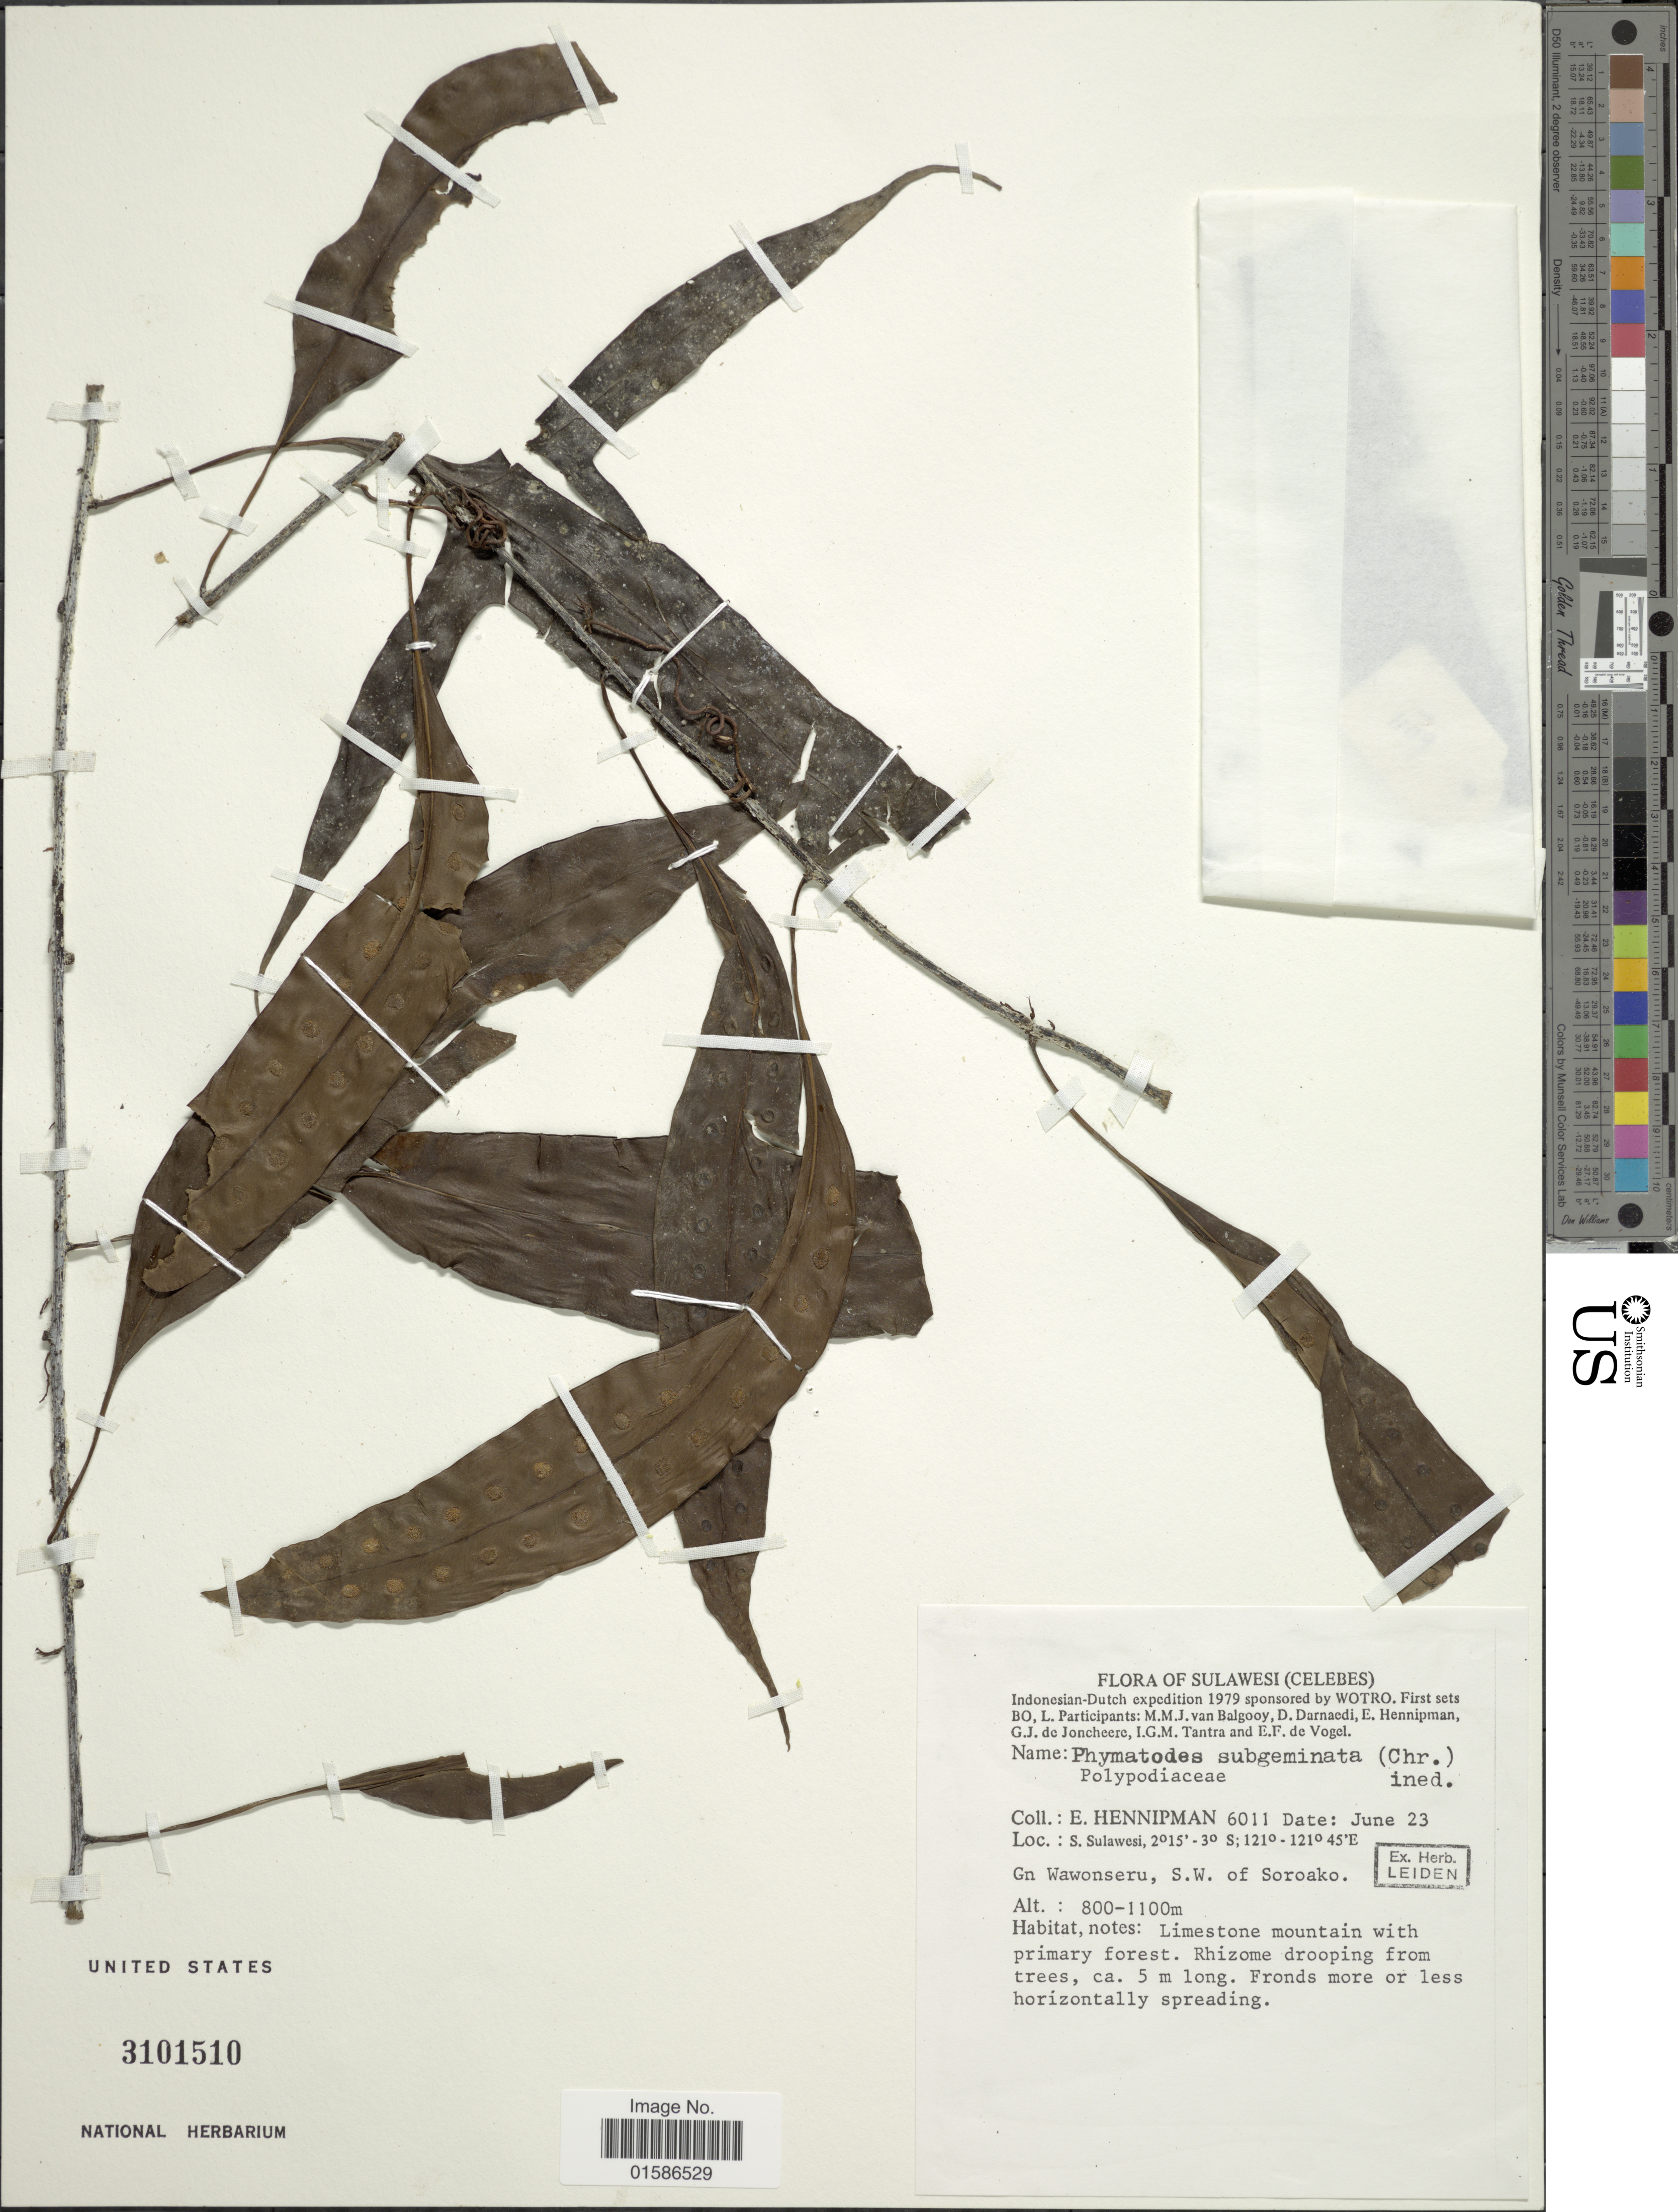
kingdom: Plantae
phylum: Tracheophyta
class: Polypodiopsida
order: Polypodiales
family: Polypodiaceae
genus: Microsorum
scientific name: Microsorum papuanum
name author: (Baker) Parris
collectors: E. Hennipman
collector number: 6011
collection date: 1979-06-23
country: Indonesia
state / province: Sulawesi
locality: (Celebes), S. Sulawesi, Gn Wawonseru, S.W. of Soroako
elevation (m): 800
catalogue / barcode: US 3101510